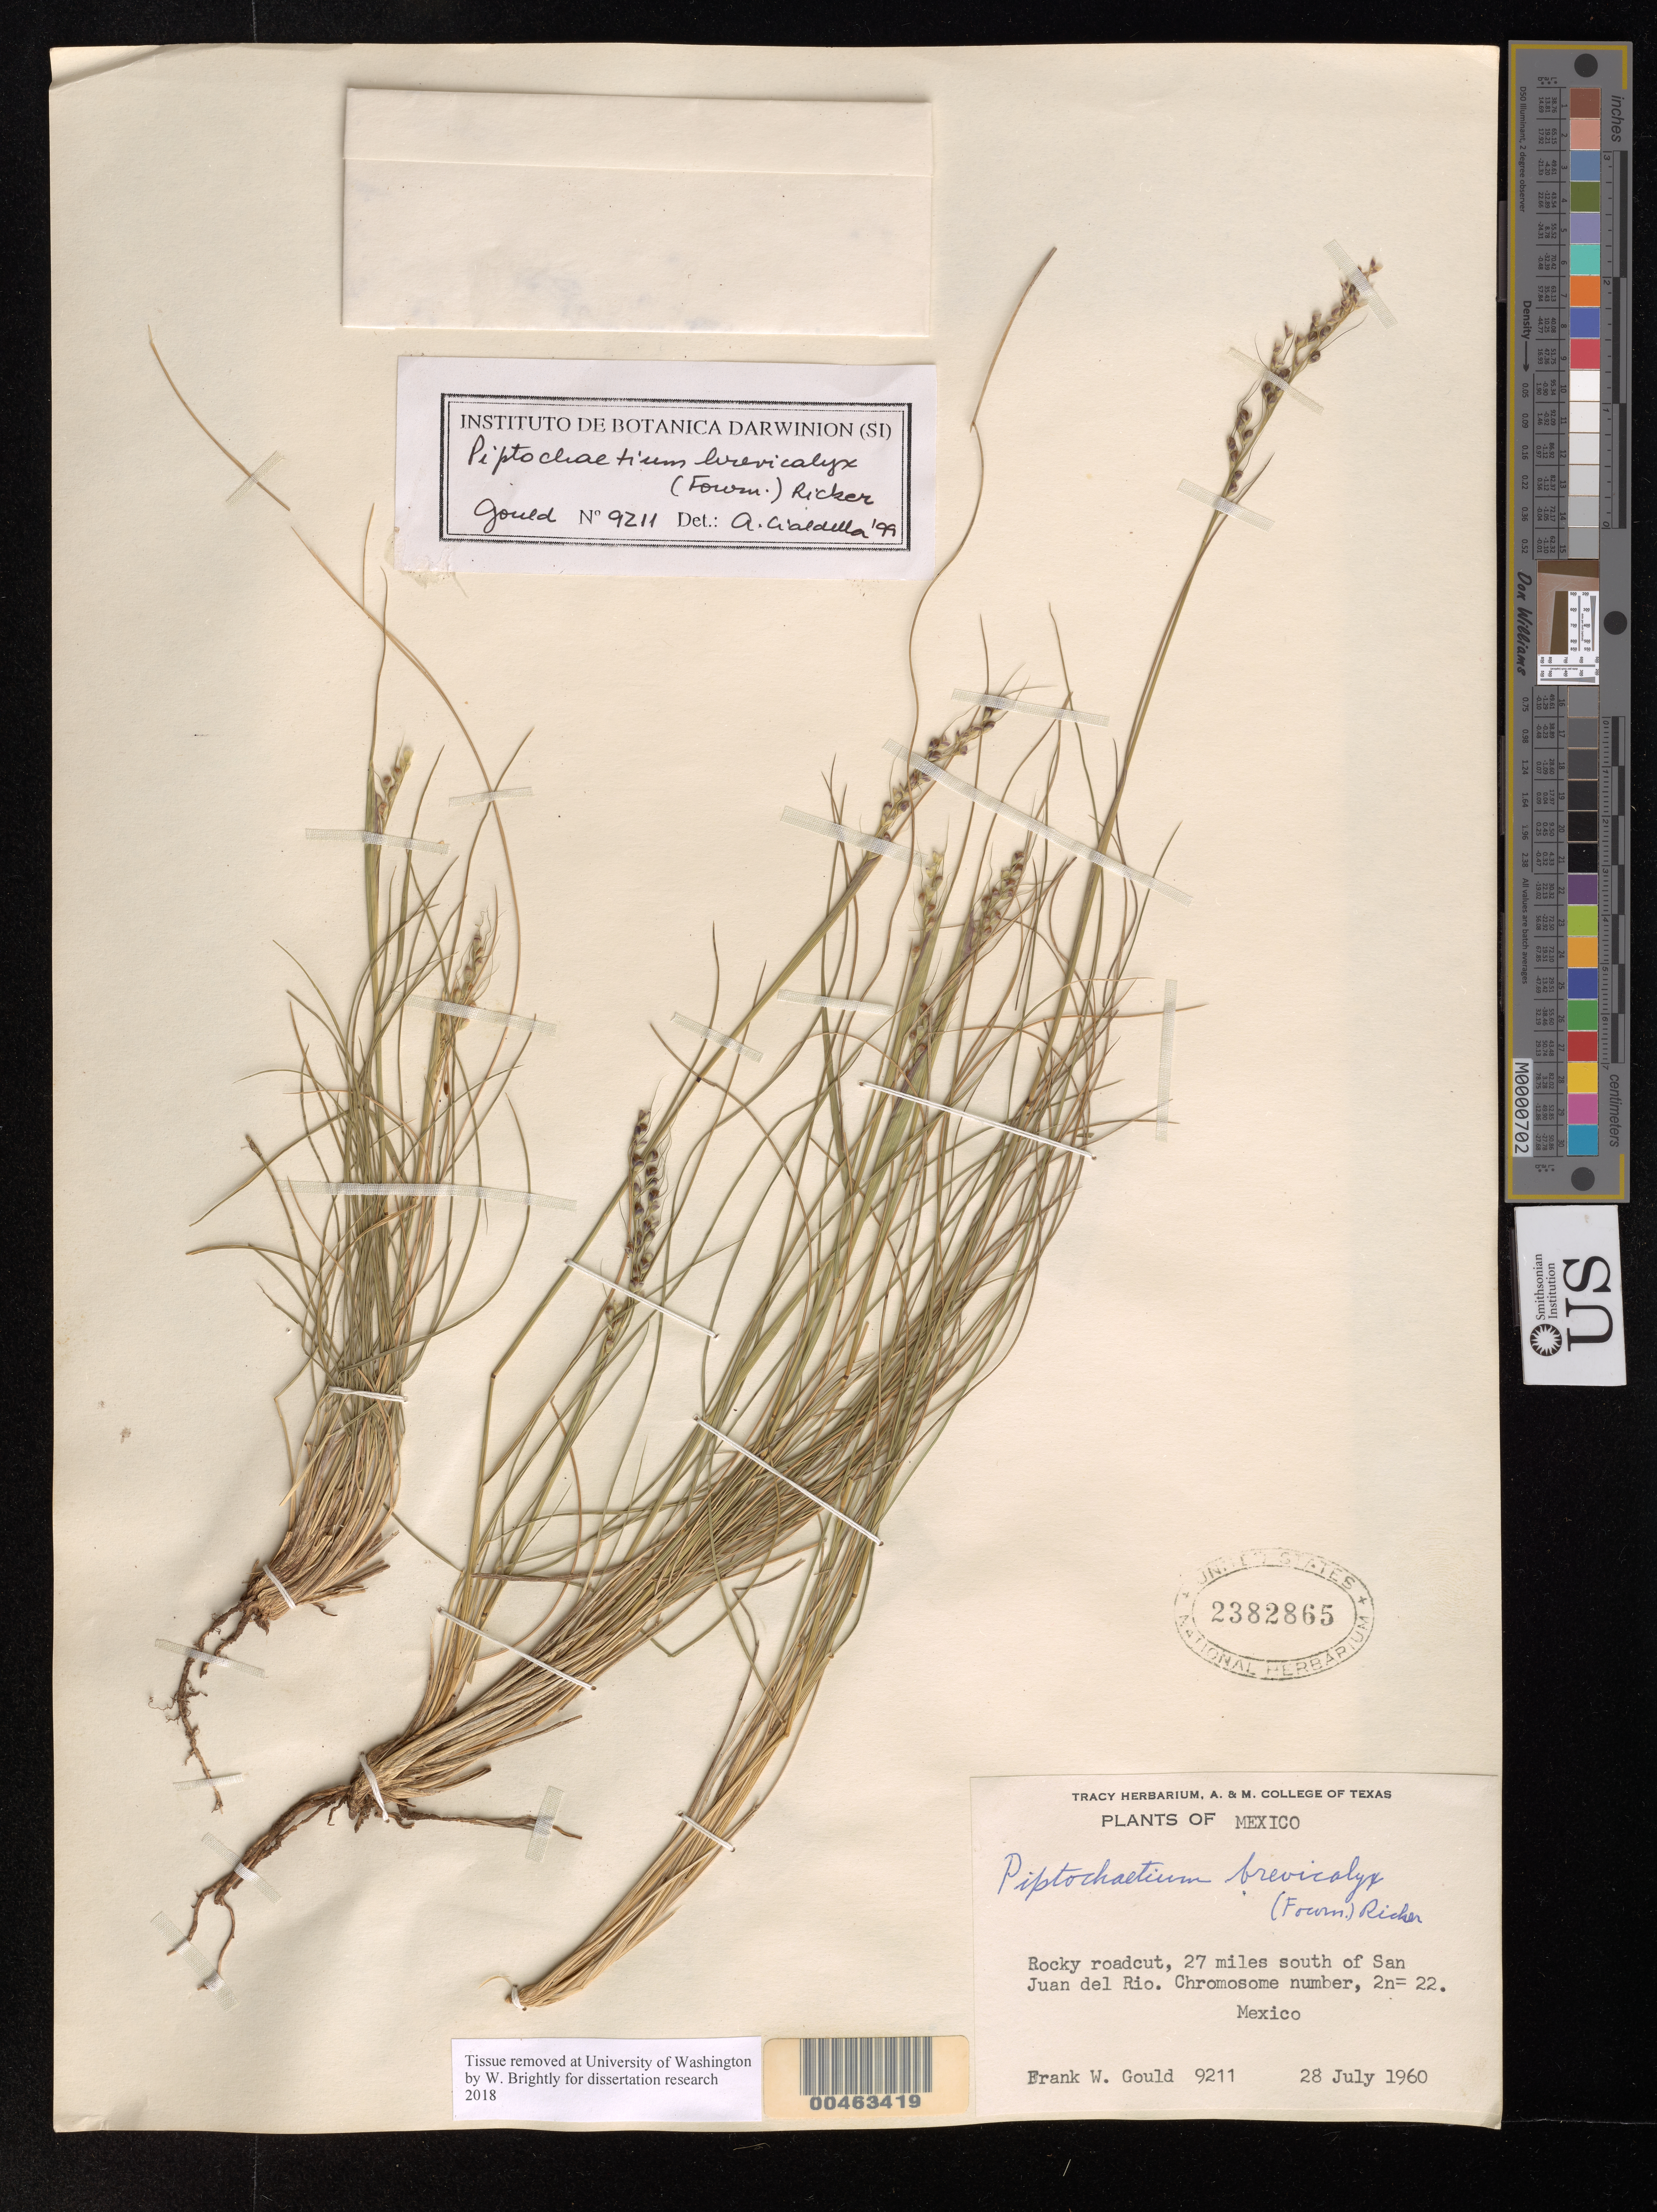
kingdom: Plantae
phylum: Tracheophyta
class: Liliopsida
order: Poales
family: Poaceae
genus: Piptochaetium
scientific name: Piptochaetium brevicalyx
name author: (E. Fourn.)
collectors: F. W. Gould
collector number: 9211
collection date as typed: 28 Jul 1960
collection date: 1960-07-28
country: Mexico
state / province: México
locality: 27 mi S of San Juan del Rio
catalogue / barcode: US 2382865